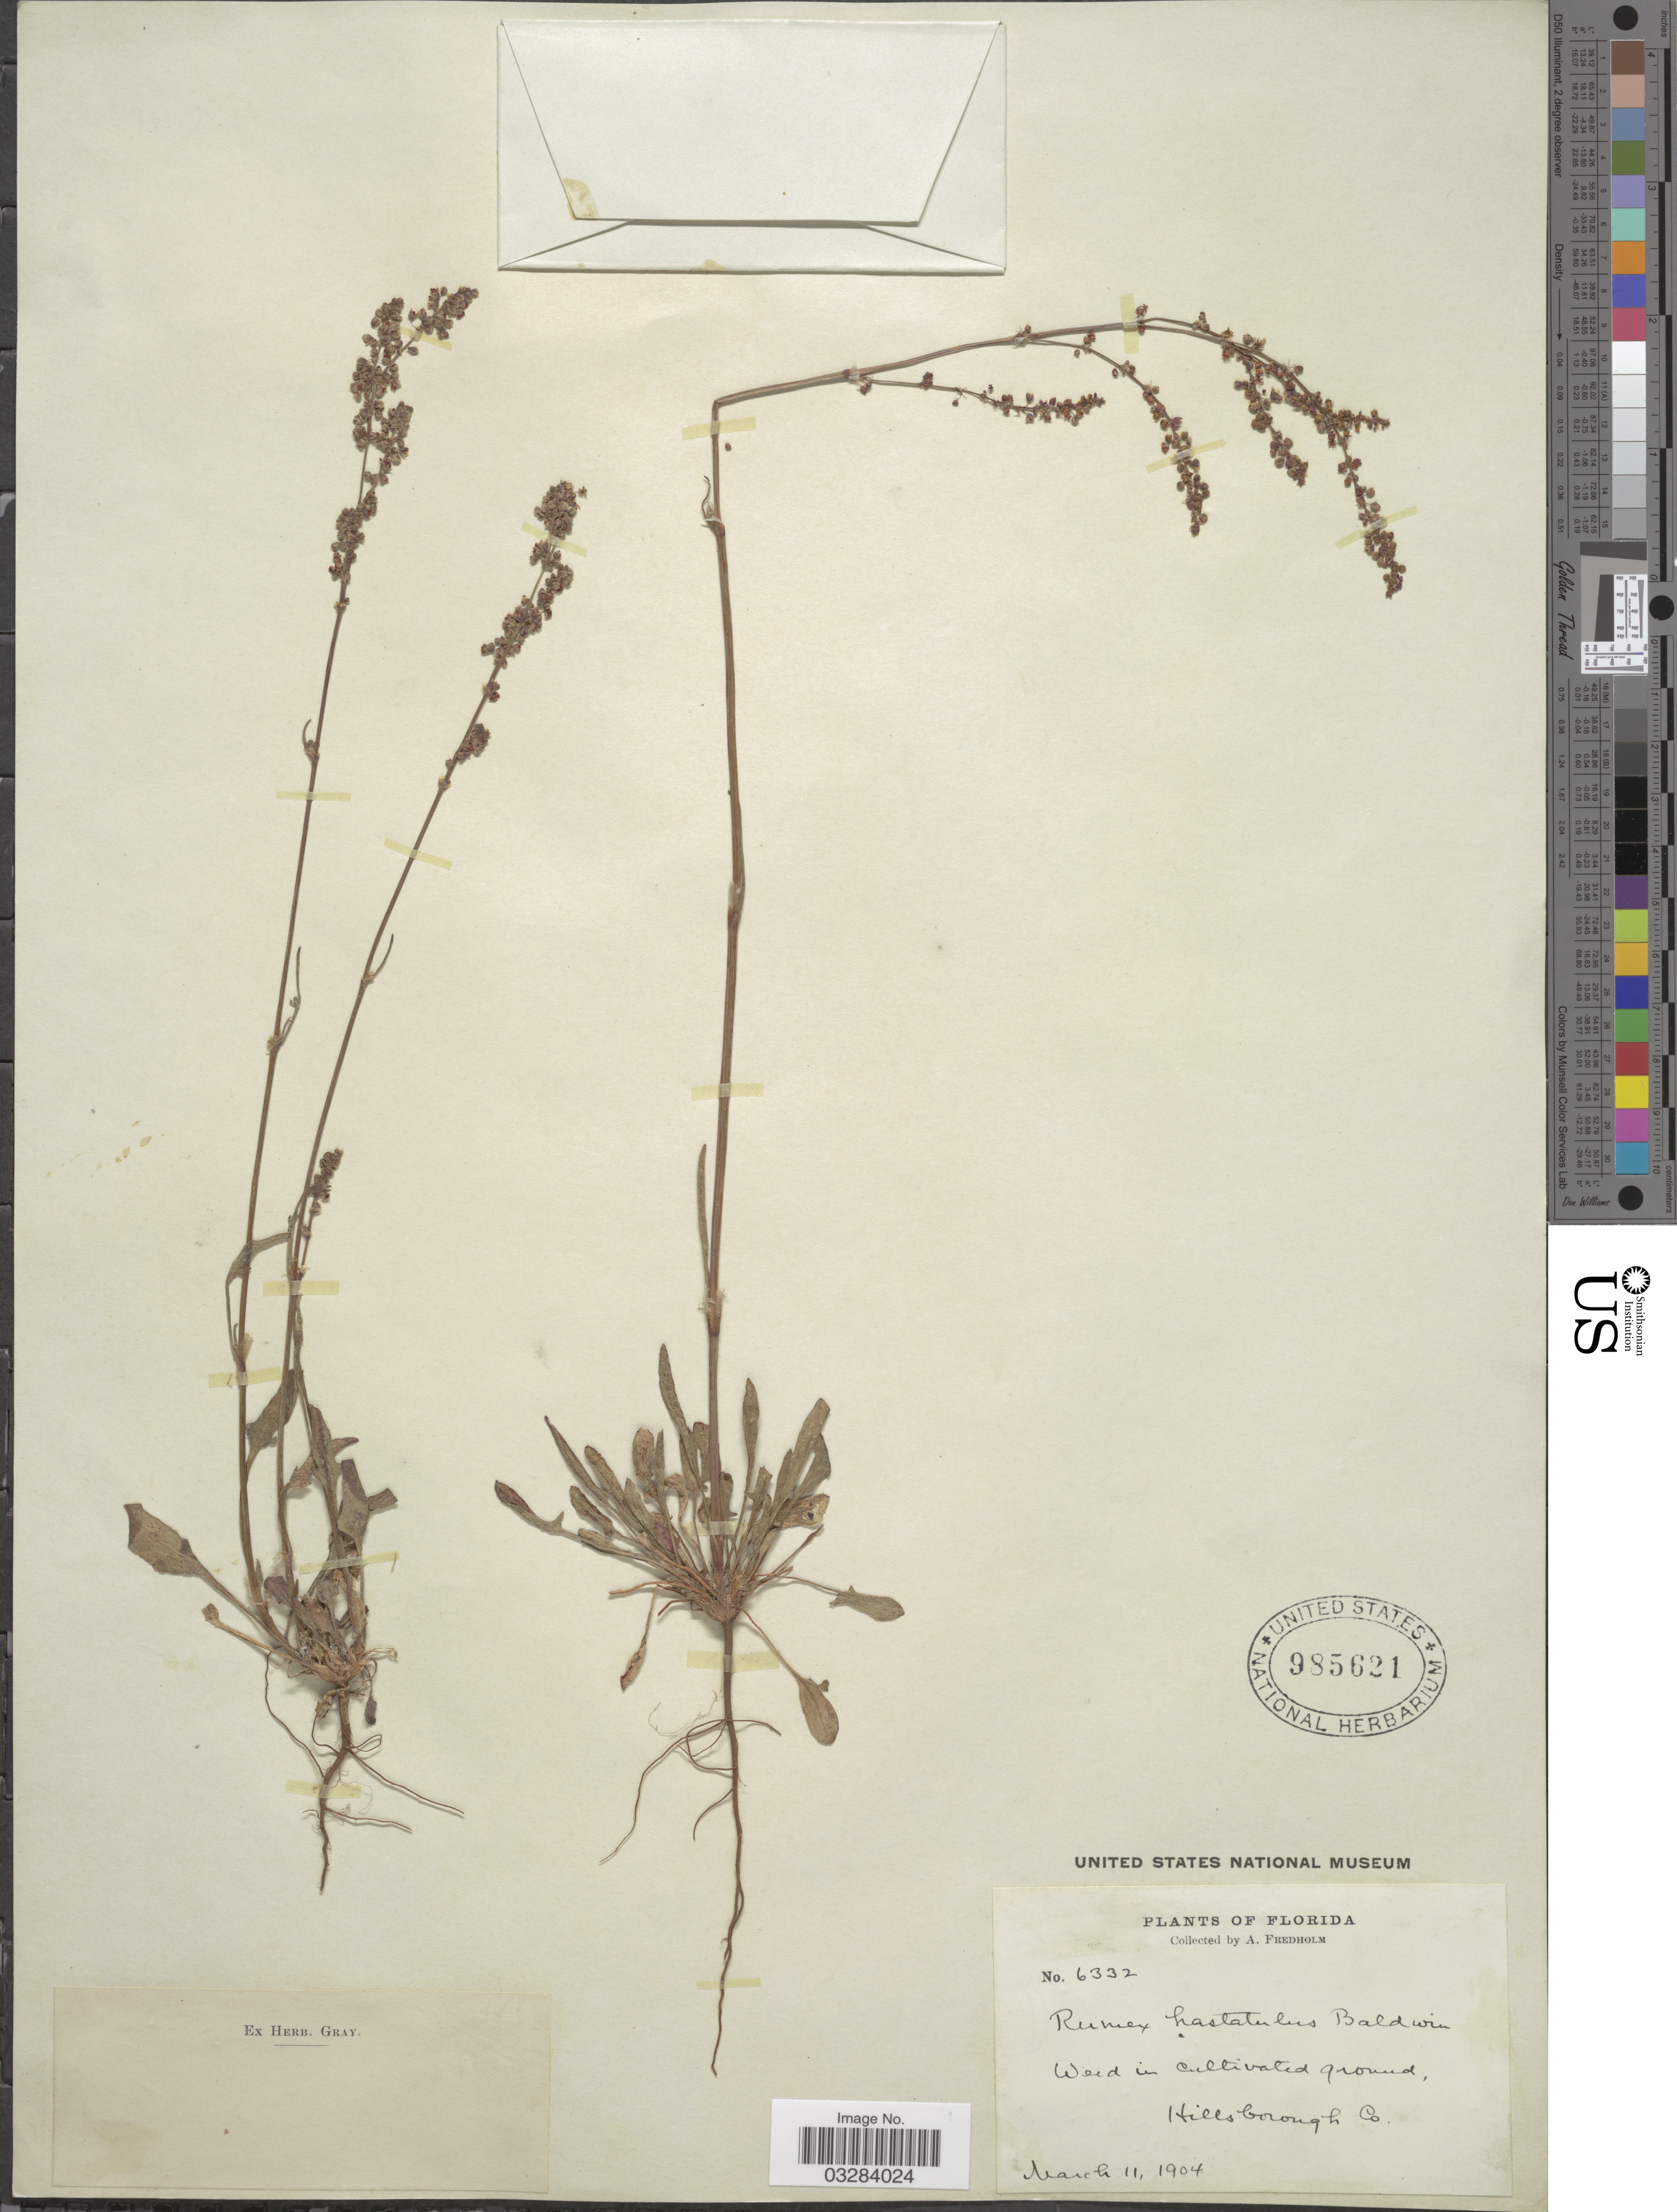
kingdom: Plantae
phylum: Tracheophyta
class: Magnoliopsida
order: Caryophyllales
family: Polygonaceae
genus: Rumex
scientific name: Rumex hastatulus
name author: Baldwin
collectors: A. Fredholm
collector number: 6332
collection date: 1904-03-11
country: United States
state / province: Florida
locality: Hillsborough Co.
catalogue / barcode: US 985621